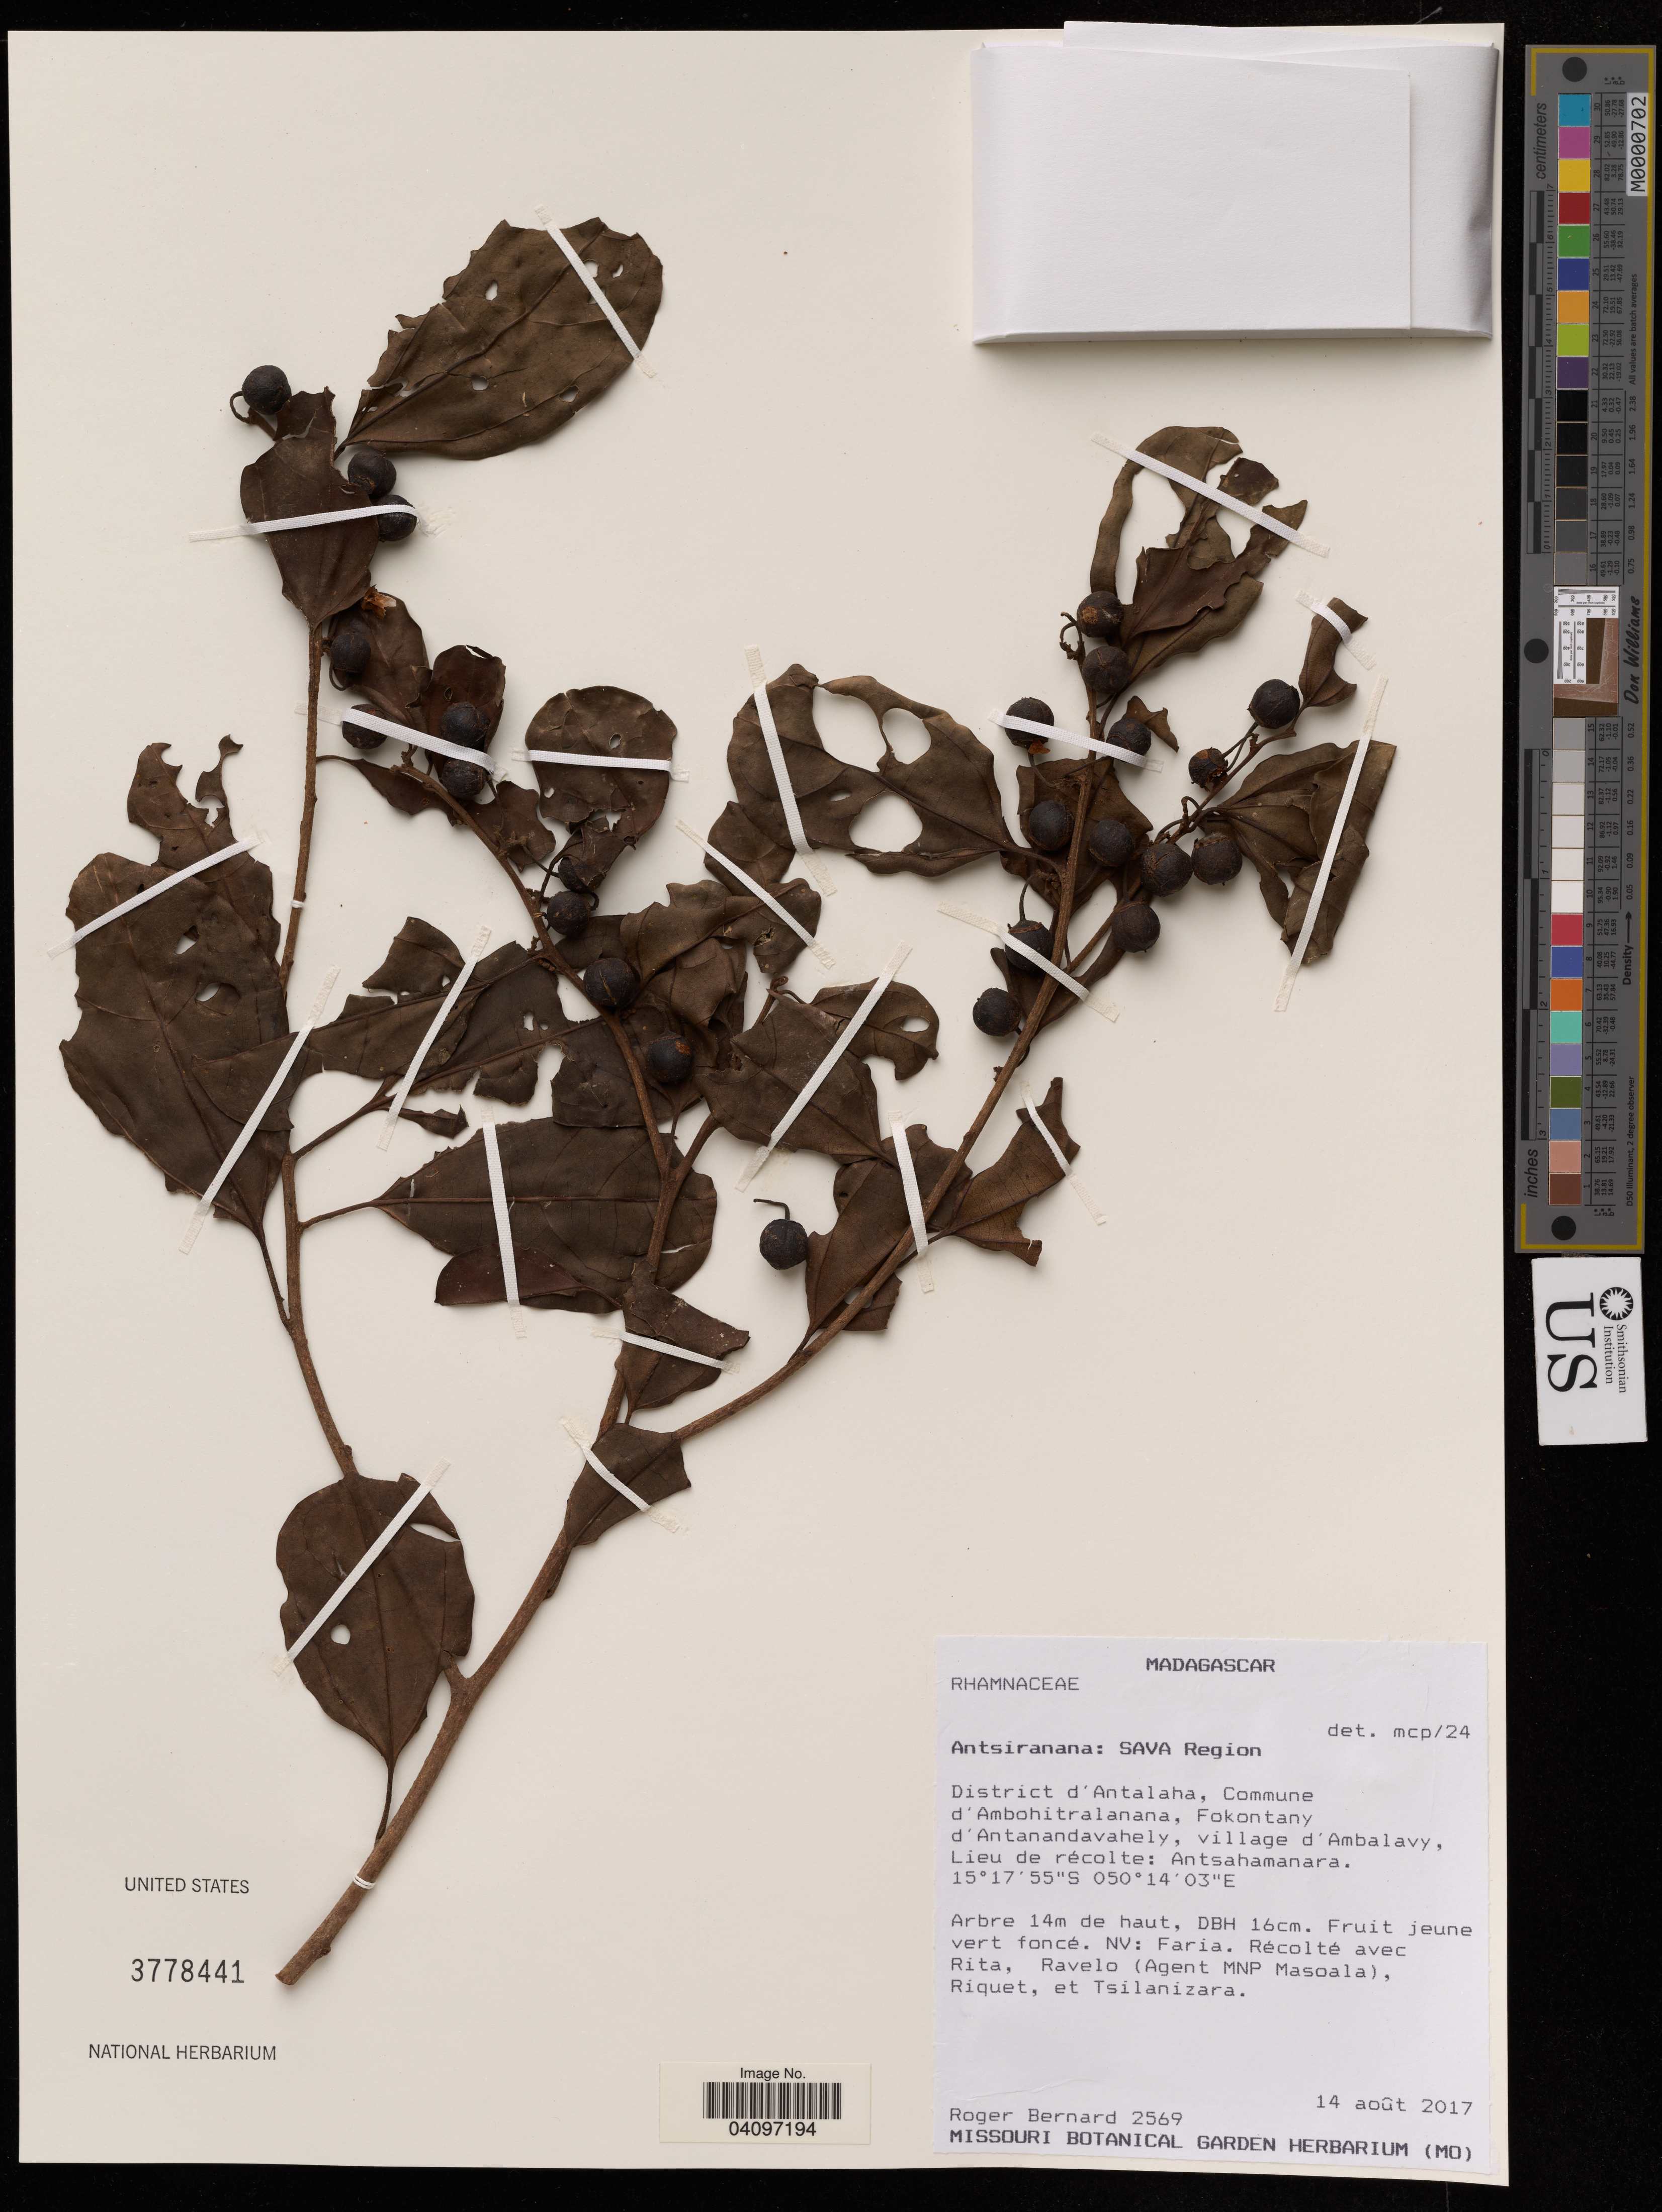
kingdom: Plantae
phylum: Tracheophyta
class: Magnoliopsida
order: Rosales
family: Rhamnaceae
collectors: R. Bernard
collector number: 2569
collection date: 2017-08-14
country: Madagascar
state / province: Antsiranana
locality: Sava Region. District d'Antalaha, Commune d'Ambohitralanana, Fokontany d'Antanandavahely, village d'Ambalavy, Lieu de récolte: Antsahamanara.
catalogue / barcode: US 3778441